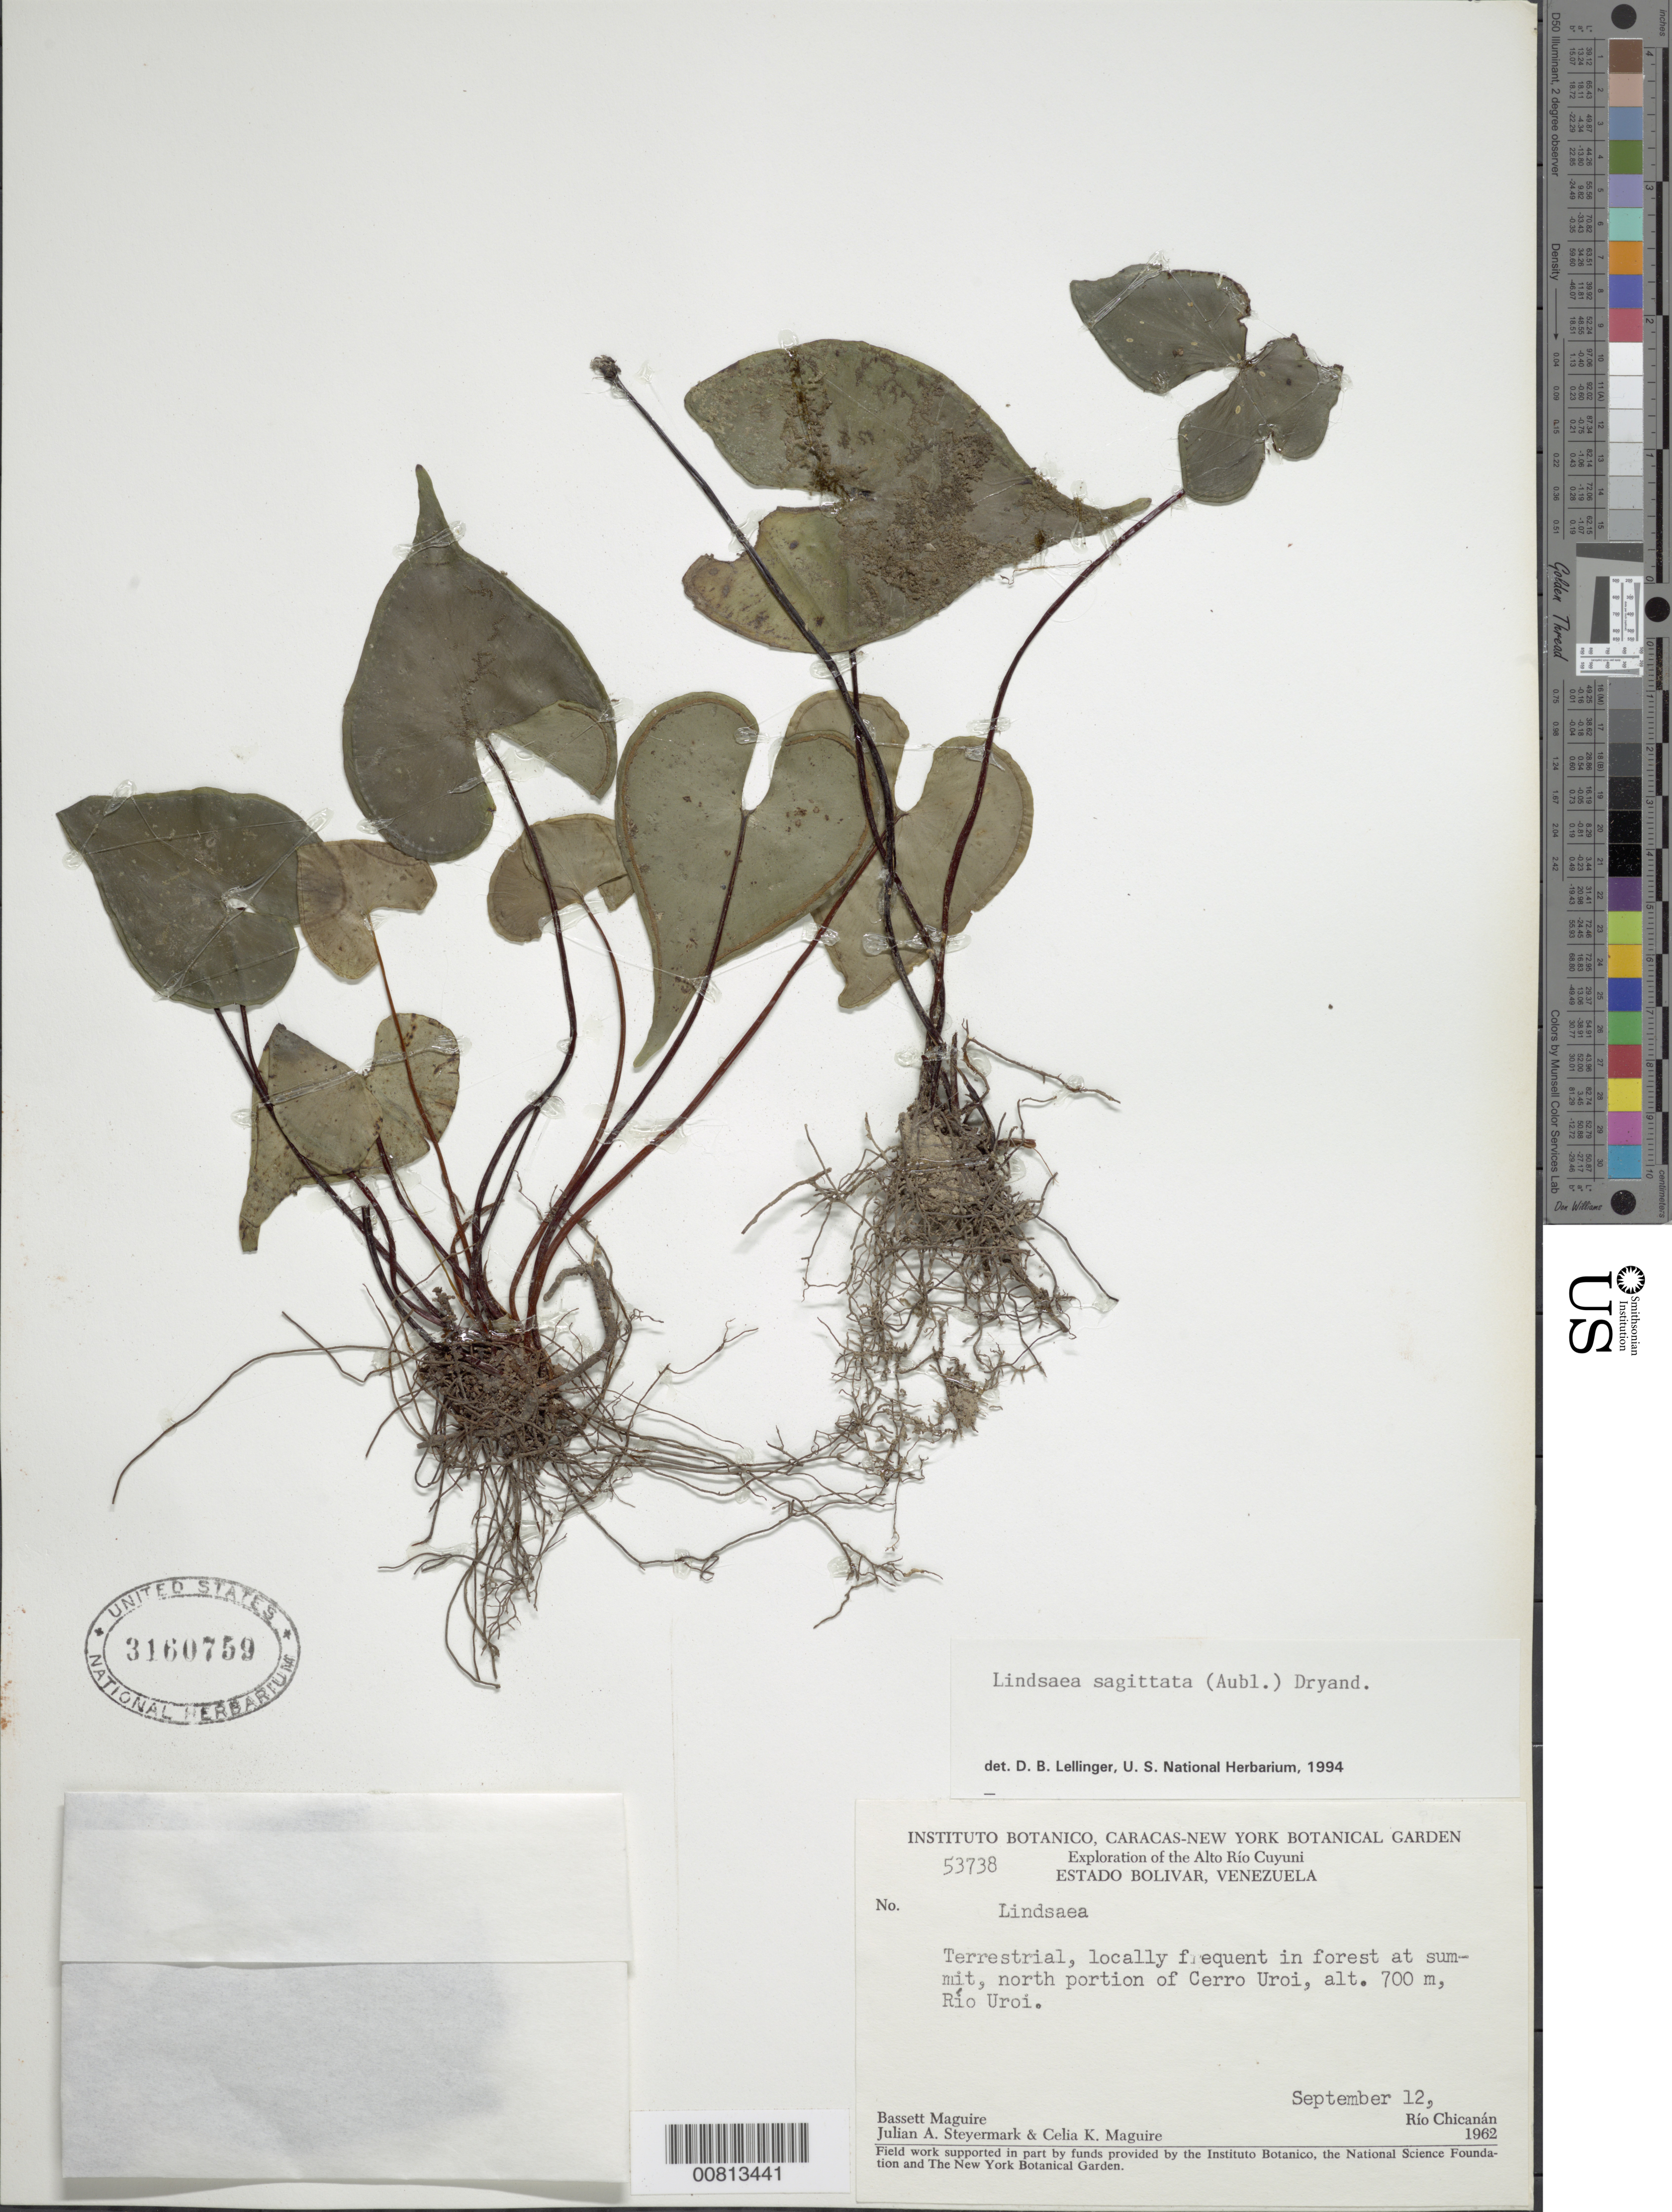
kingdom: Plantae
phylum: Tracheophyta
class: Polypodiopsida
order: Polypodiales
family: Lindsaeaceae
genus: Lindsaea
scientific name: Lindsaea sagittata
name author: (Aubl.) Dryand.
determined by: Lellinger, David B., (BOT), Smithsonian Institution - National Museum of Natural History (UNITED STATES)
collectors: B. Maguire, J. Steyermark & C. K. Maguire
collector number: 53738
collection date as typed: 12-Sep-62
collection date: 1962-09-12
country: Venezuela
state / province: Bolívar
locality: Alto Río Cuyuni, Cerro Uroi, summit of north portion, Río Uroi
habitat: Forest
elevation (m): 700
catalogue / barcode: US 3160759